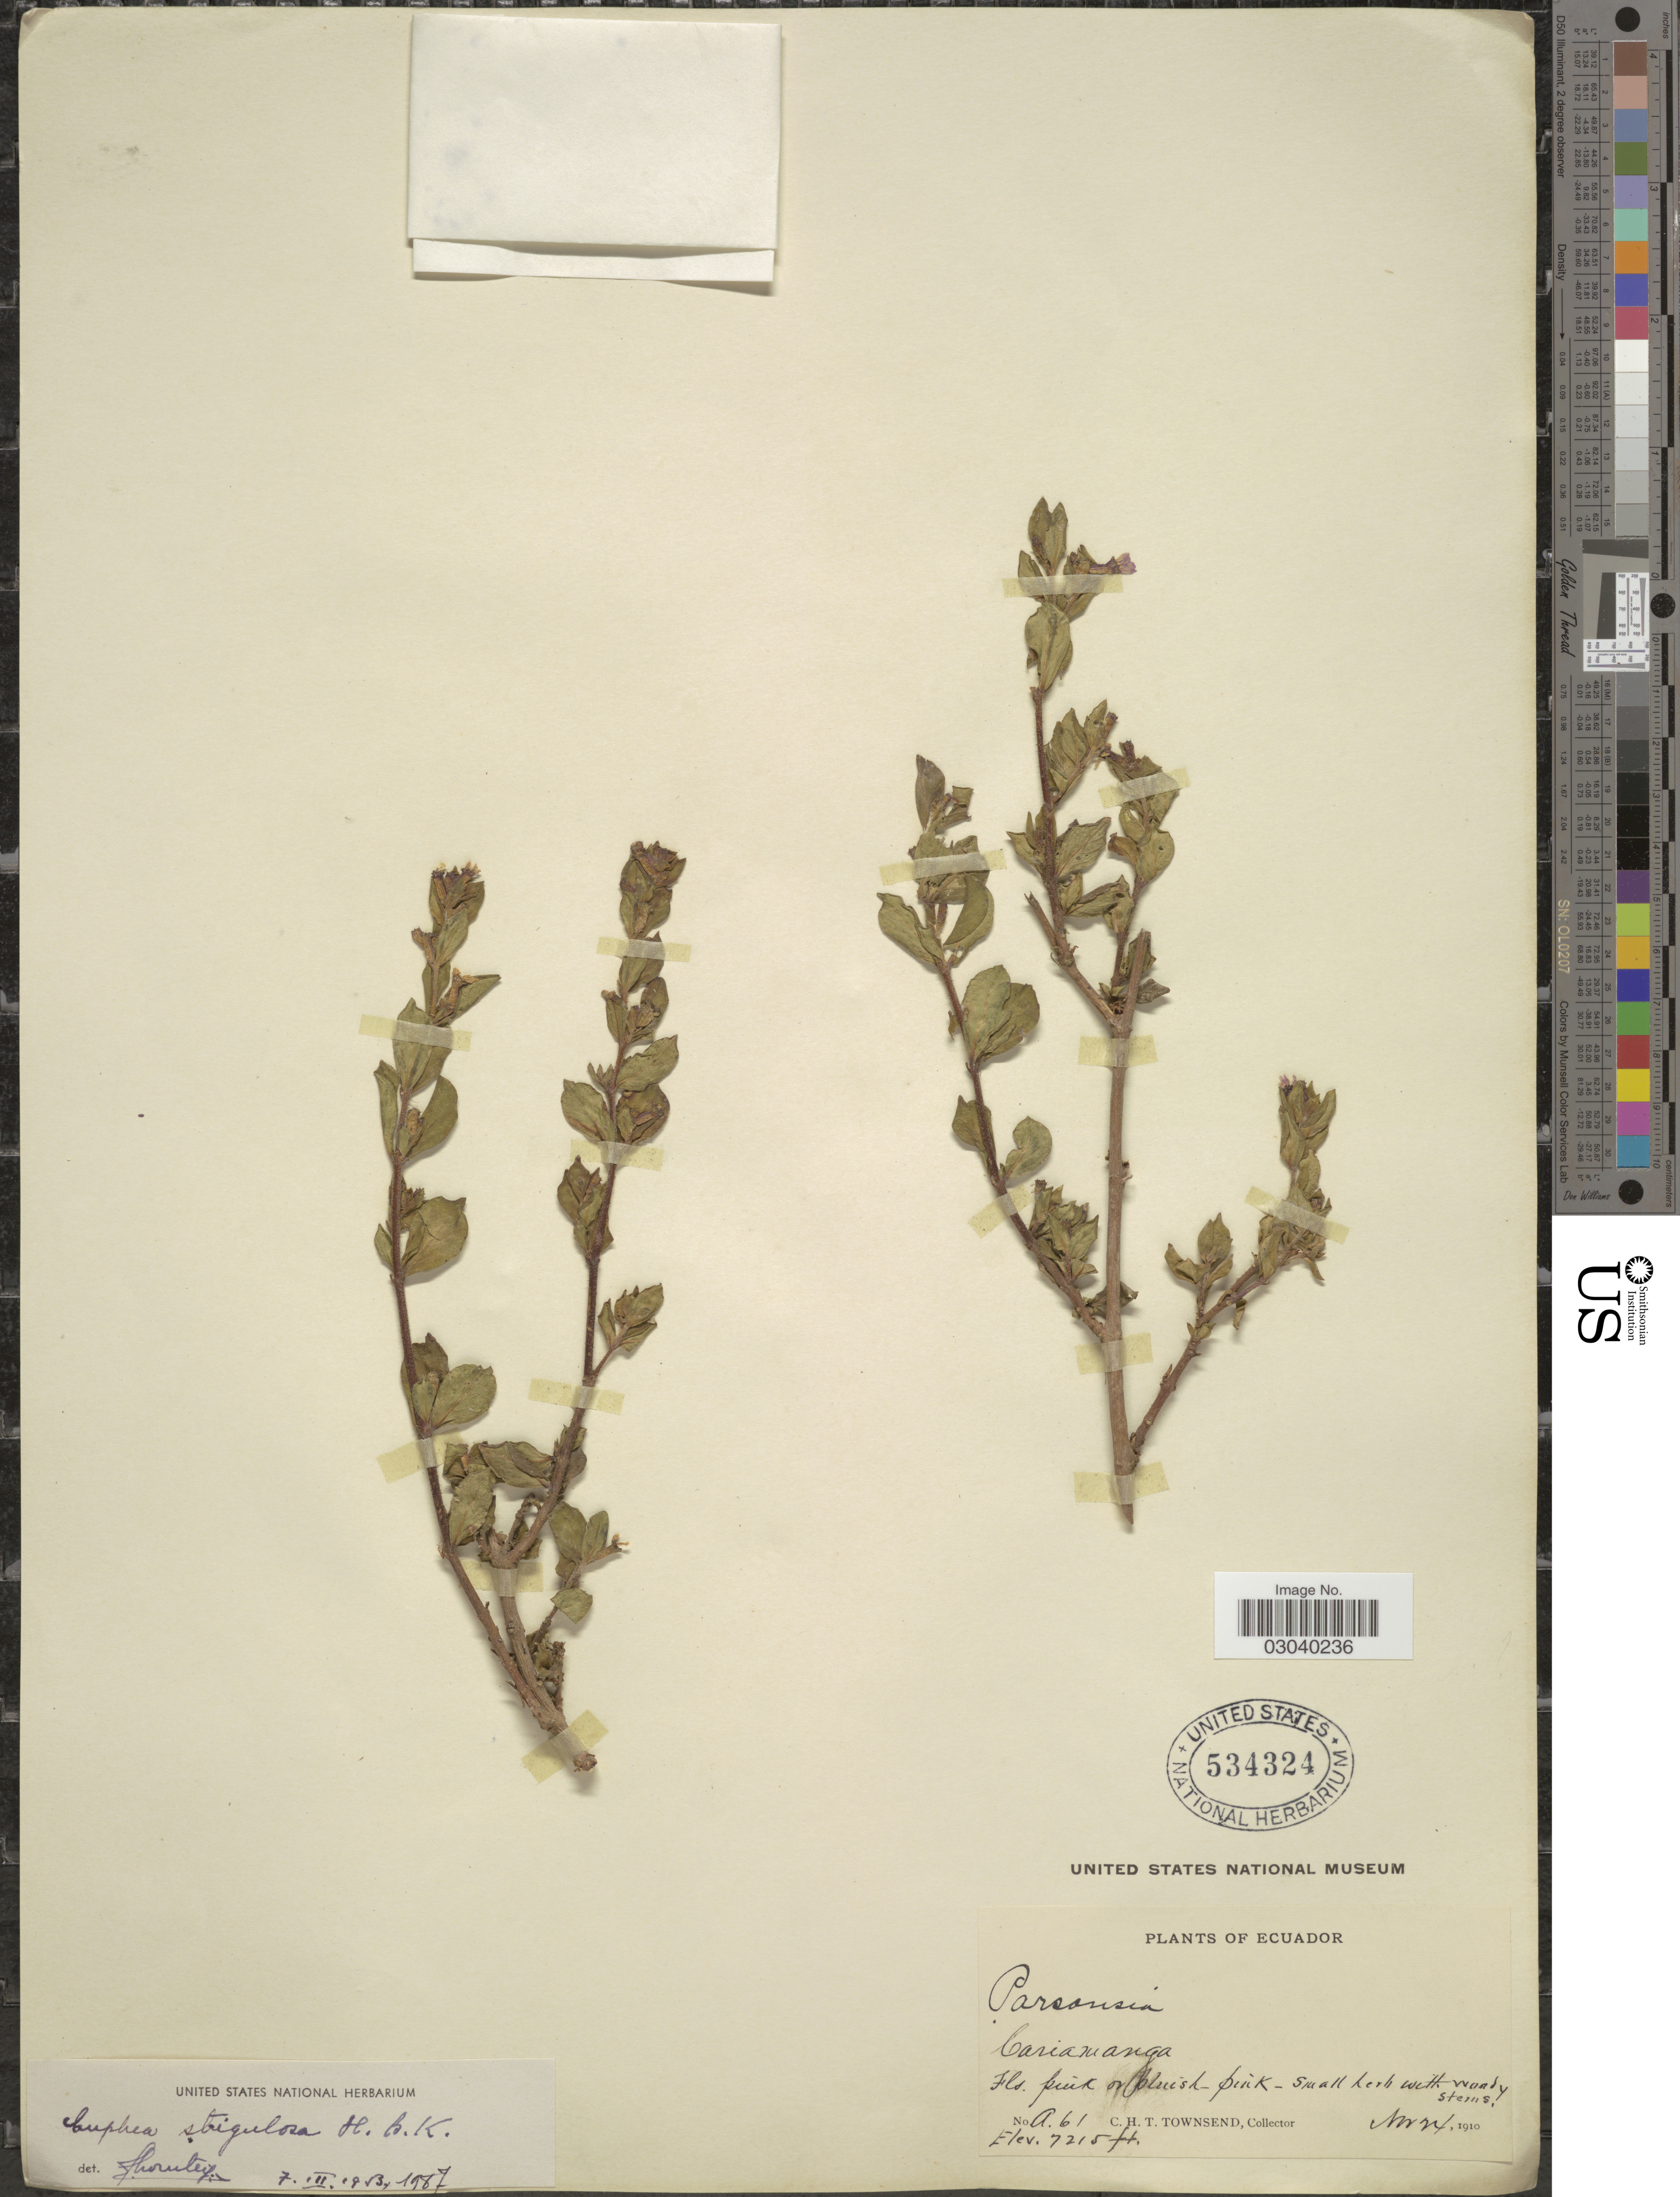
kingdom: Plantae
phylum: Tracheophyta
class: Magnoliopsida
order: Myrtales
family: Lythraceae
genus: Cuphea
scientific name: Cuphea strigulosa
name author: Kunth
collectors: C. H. T. Townsend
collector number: A61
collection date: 1910-11-24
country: Ecuador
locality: Cariamanga.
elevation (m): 2199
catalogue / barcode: US 534324